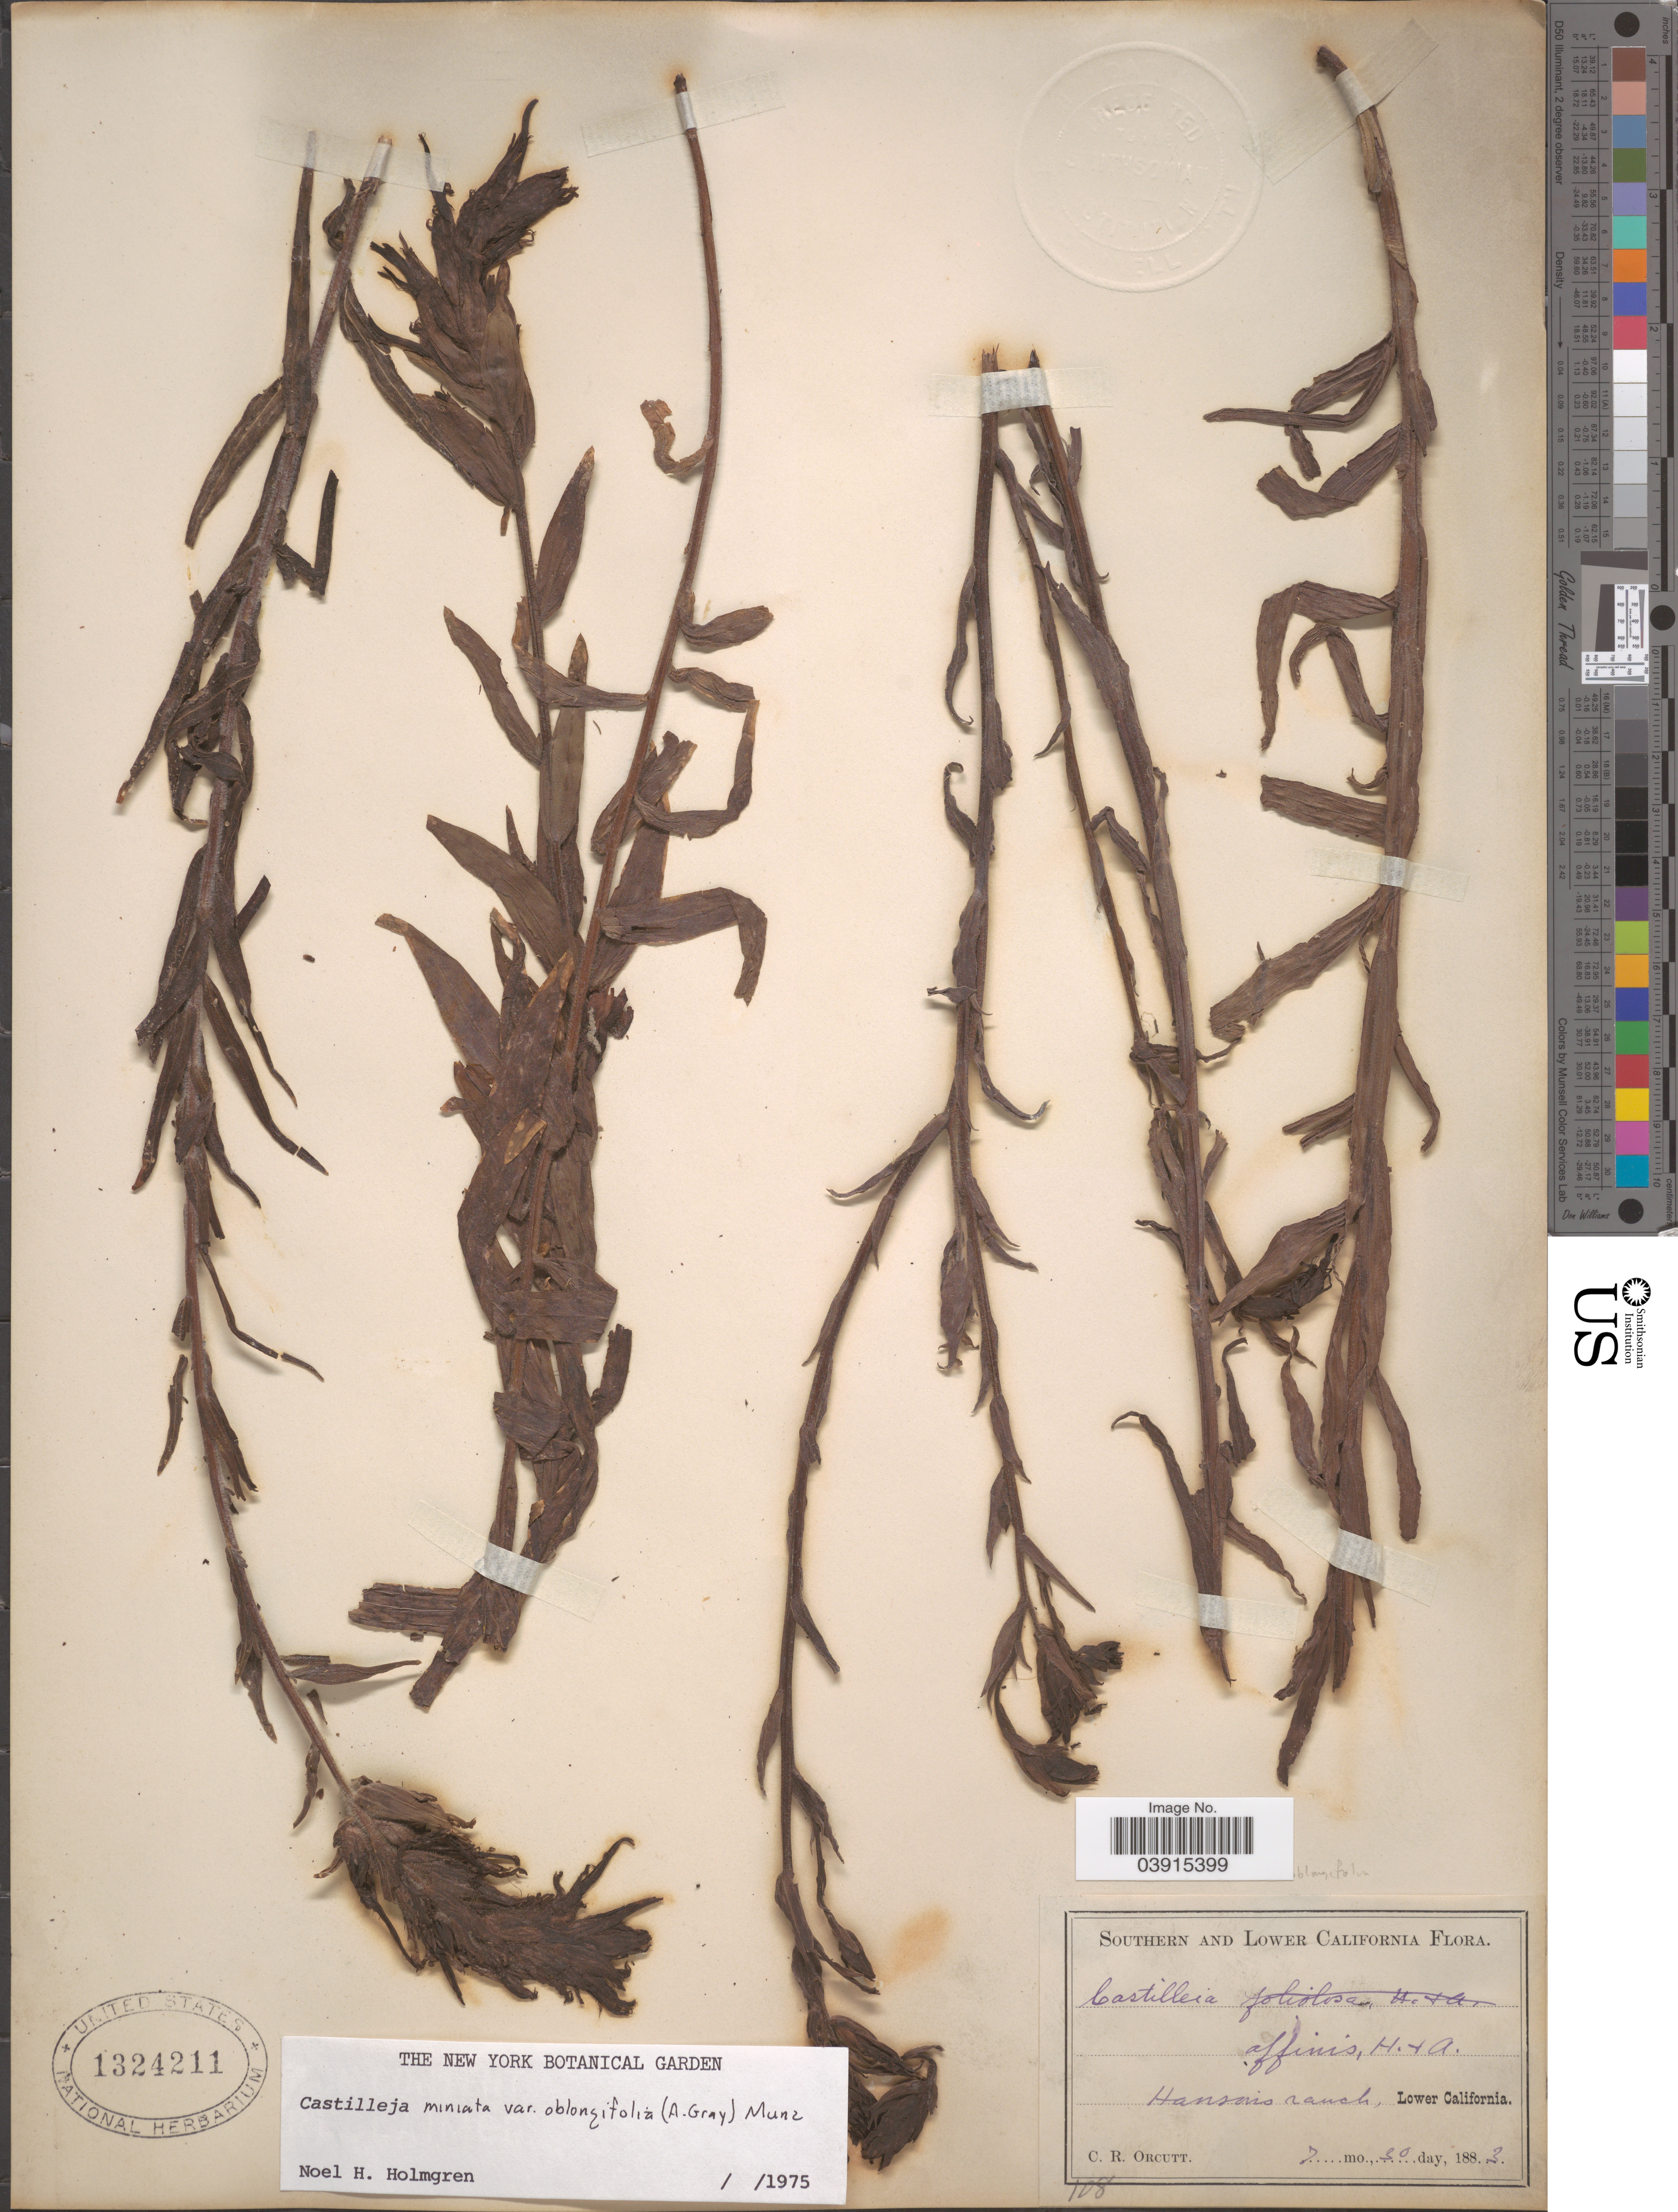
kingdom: Plantae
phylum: Tracheophyta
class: Magnoliopsida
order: Lamiales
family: Orobanchaceae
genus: Castilleja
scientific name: Castilleja miniata var. oblongifolia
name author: (A. Gray) Munz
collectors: C. R. Orcutt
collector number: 108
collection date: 1883-07-30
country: Mexico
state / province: Baja California Norte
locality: Hansais ranch, Lower California.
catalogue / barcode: US 1324211